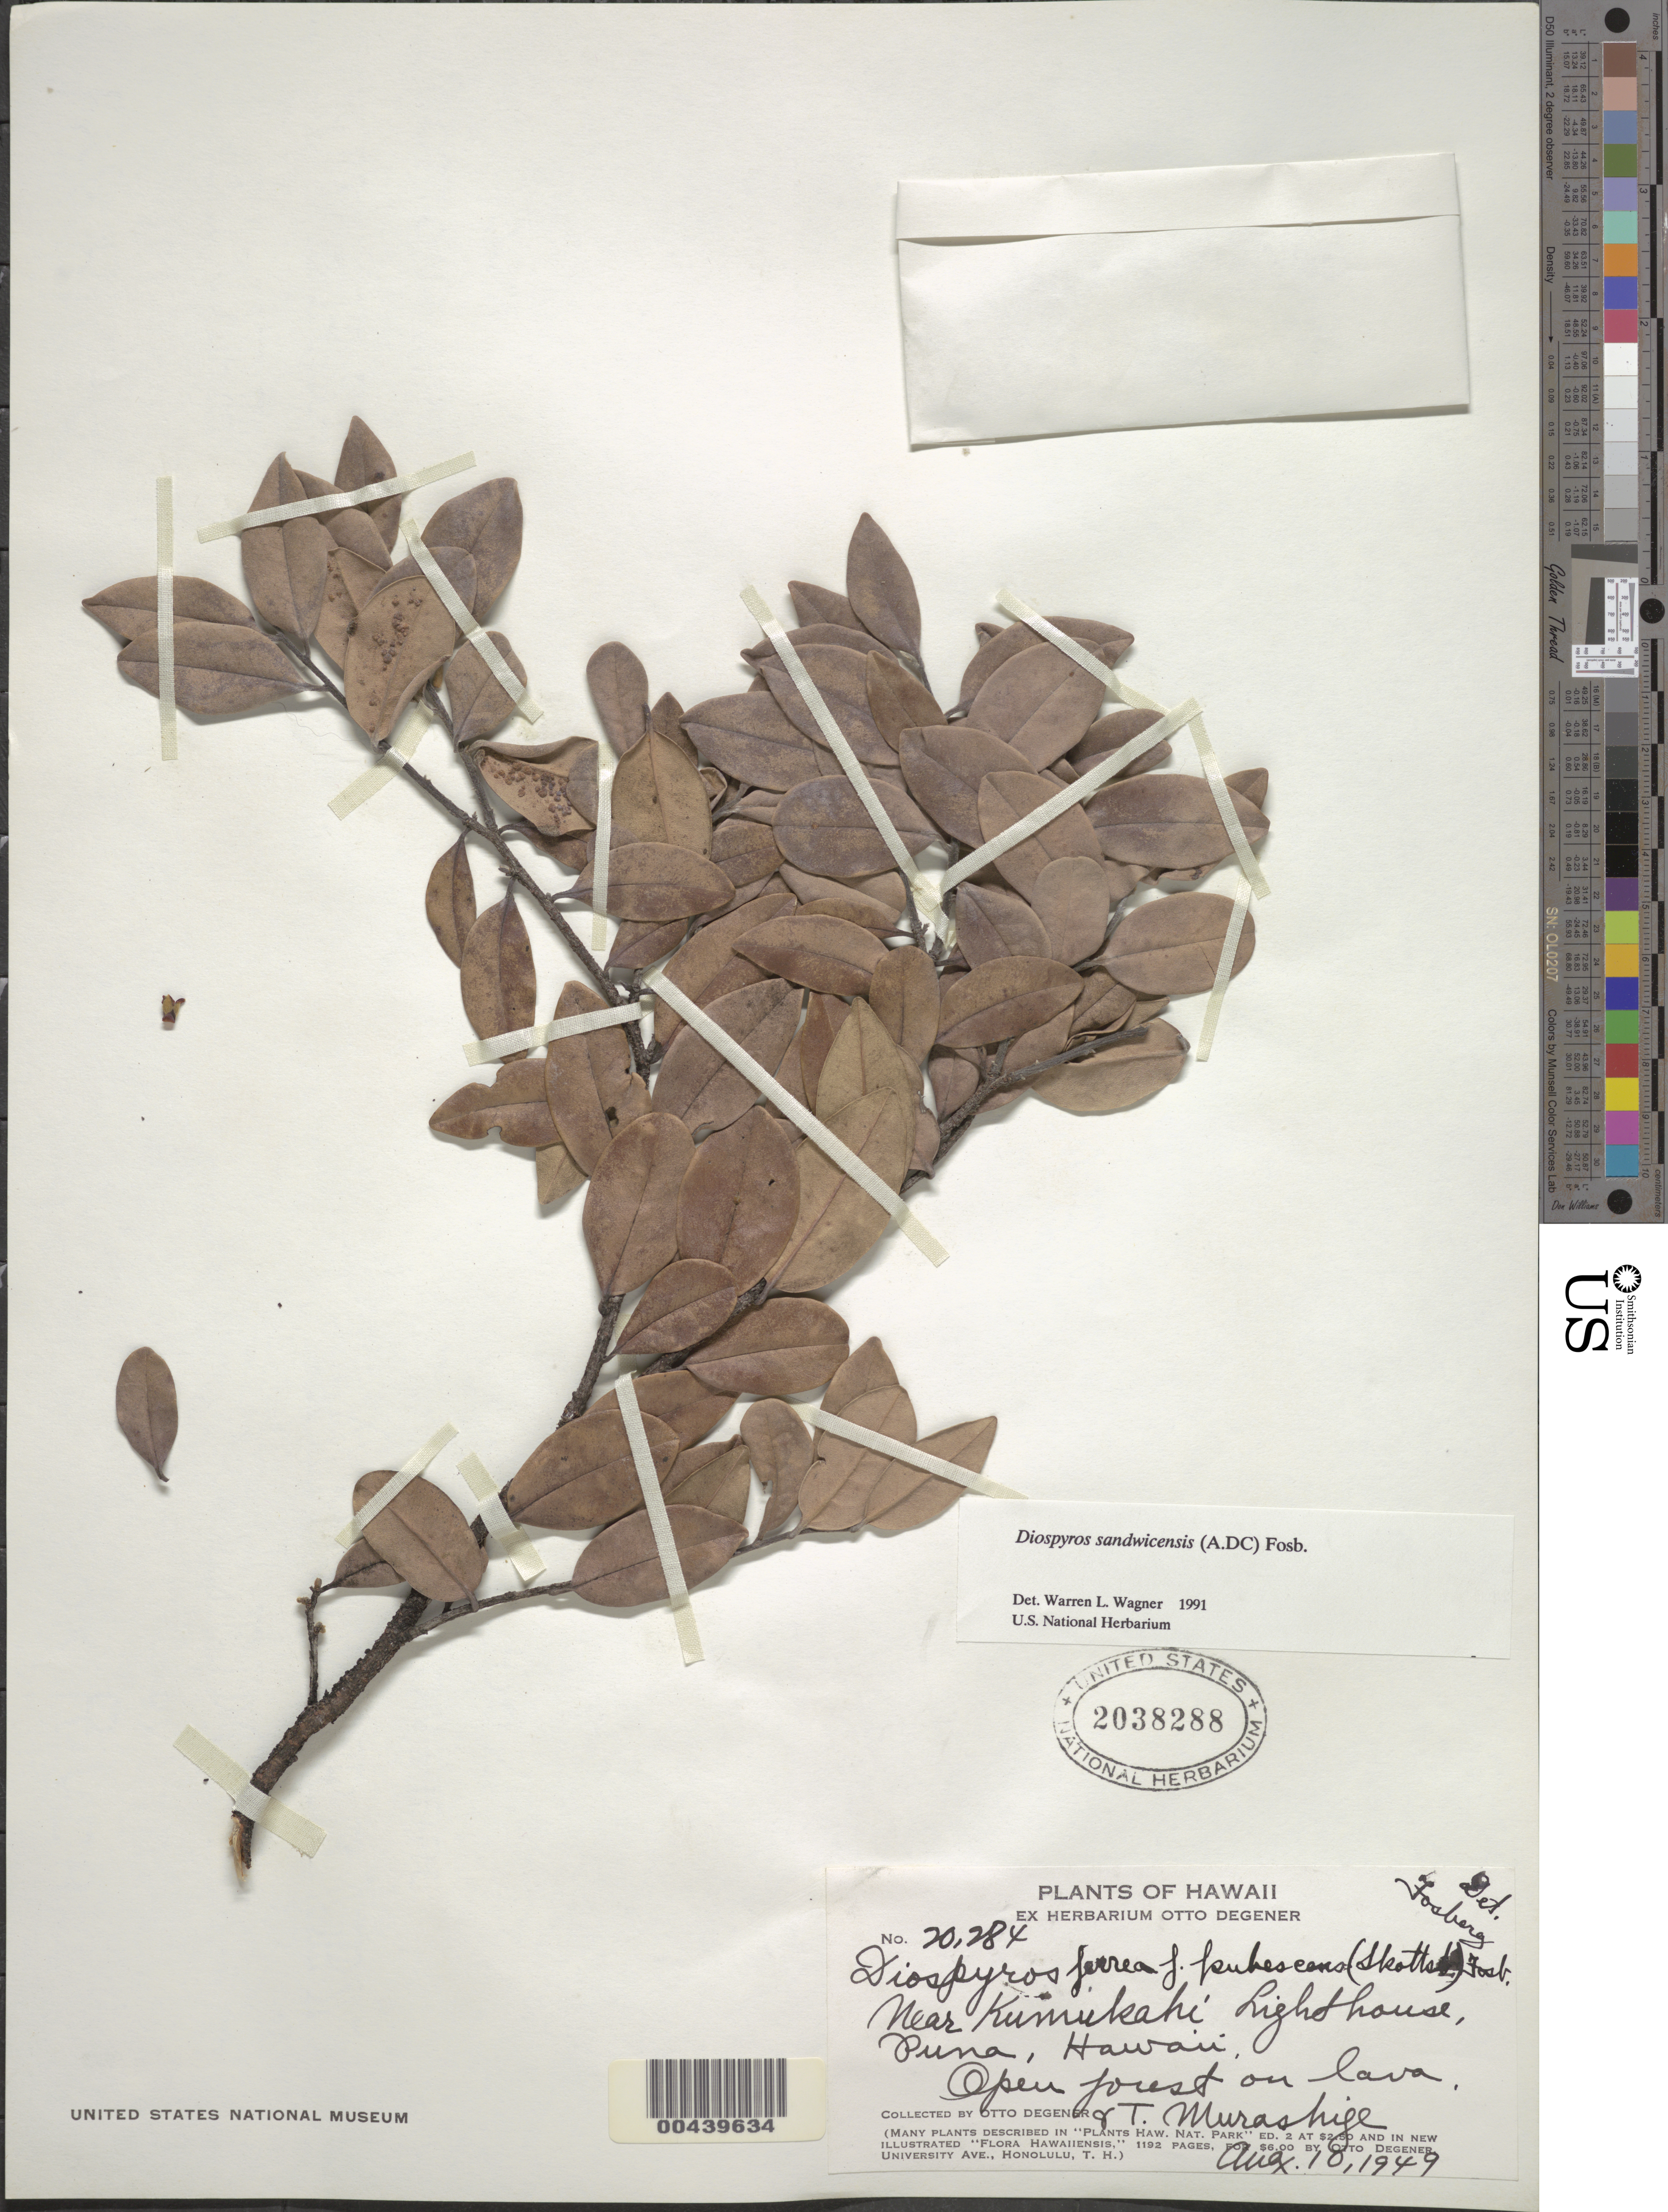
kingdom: Plantae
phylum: Tracheophyta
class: Magnoliopsida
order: Ericales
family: Ebenaceae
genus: Diospyros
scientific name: Diospyros sandwicensis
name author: (A. DC.) Fosberg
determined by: Wagner, W. L., (BOT), Smithsonian Institution - National Museum of Natural History (UNITED STATES)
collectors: O. Degener & T. Murashige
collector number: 20284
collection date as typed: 10 Aug 1949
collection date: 1949-08-10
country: United States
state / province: Hawaii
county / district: Hawaii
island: Hawaii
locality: Near Kumukahi Lighthouse, Puna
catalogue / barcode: US 2038288